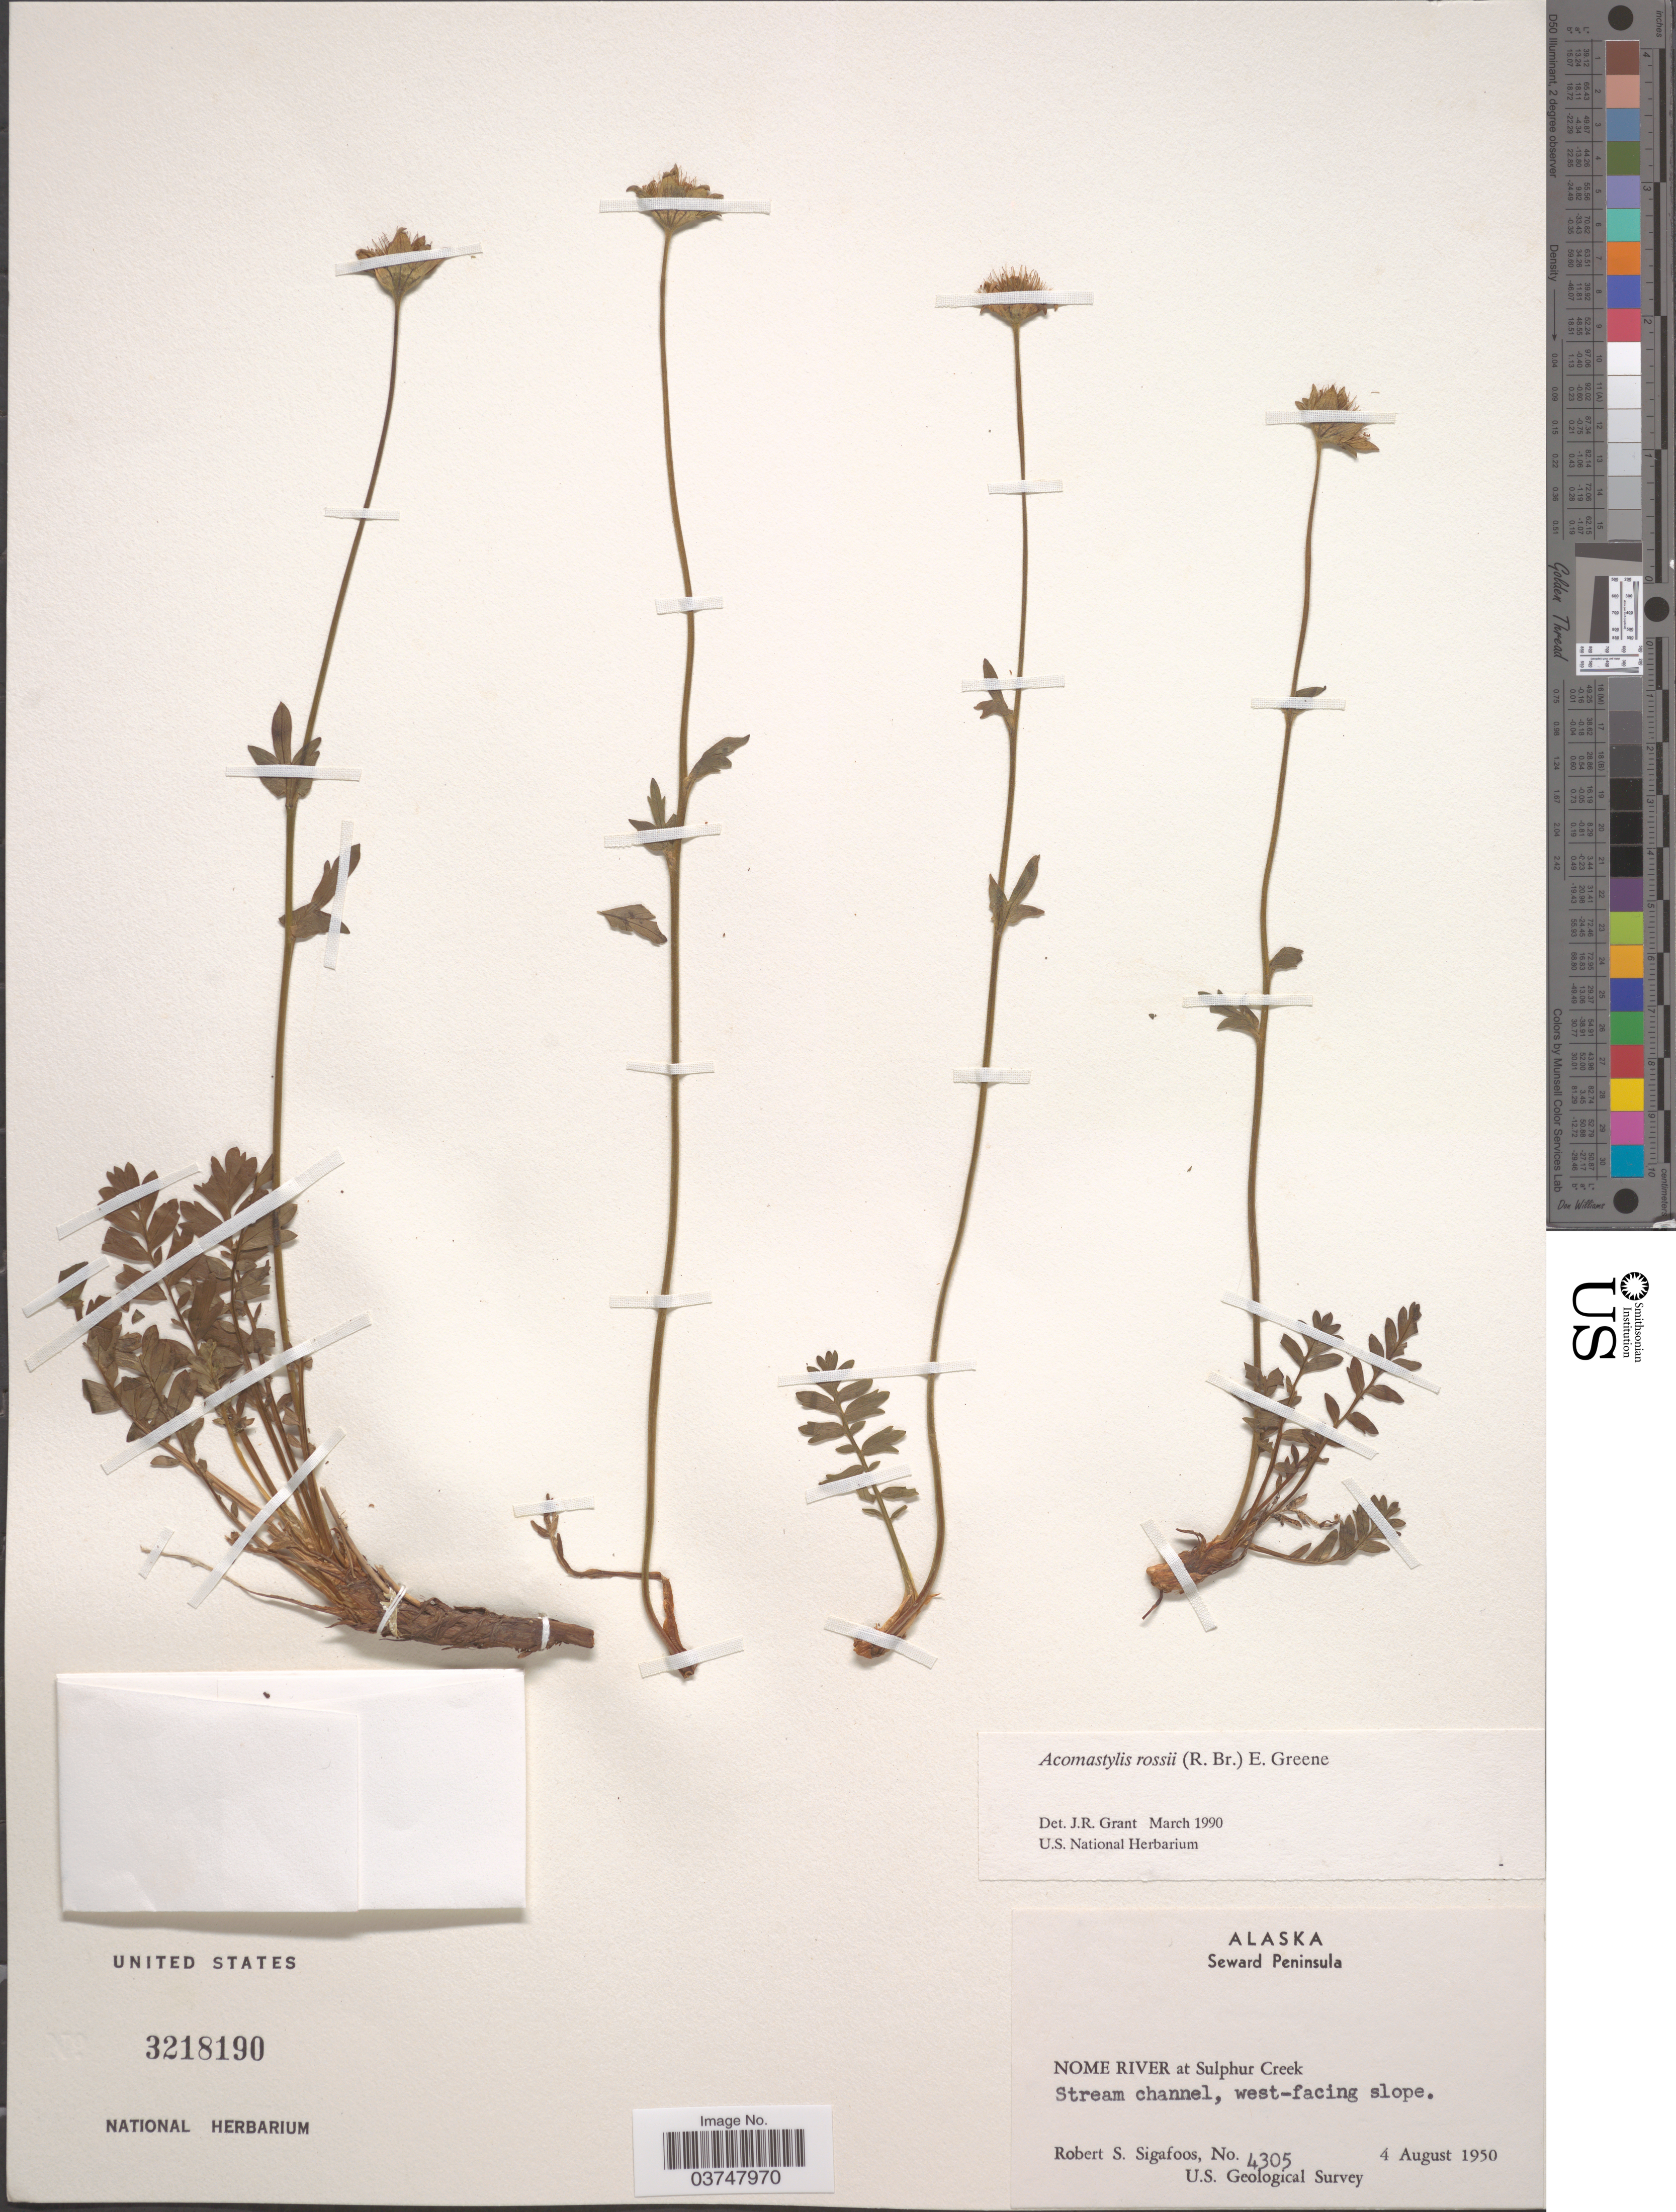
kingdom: Plantae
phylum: Tracheophyta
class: Magnoliopsida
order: Rosales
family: Rosaceae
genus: Geum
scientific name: Geum rossii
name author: (R. Br.) Ser.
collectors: R. Sigafoos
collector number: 4305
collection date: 1950-08-04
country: United States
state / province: Alaska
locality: Seward Peninsula. Nome River at Sulphur Creek. Stream channel, west-facing slope.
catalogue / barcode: US 3218190